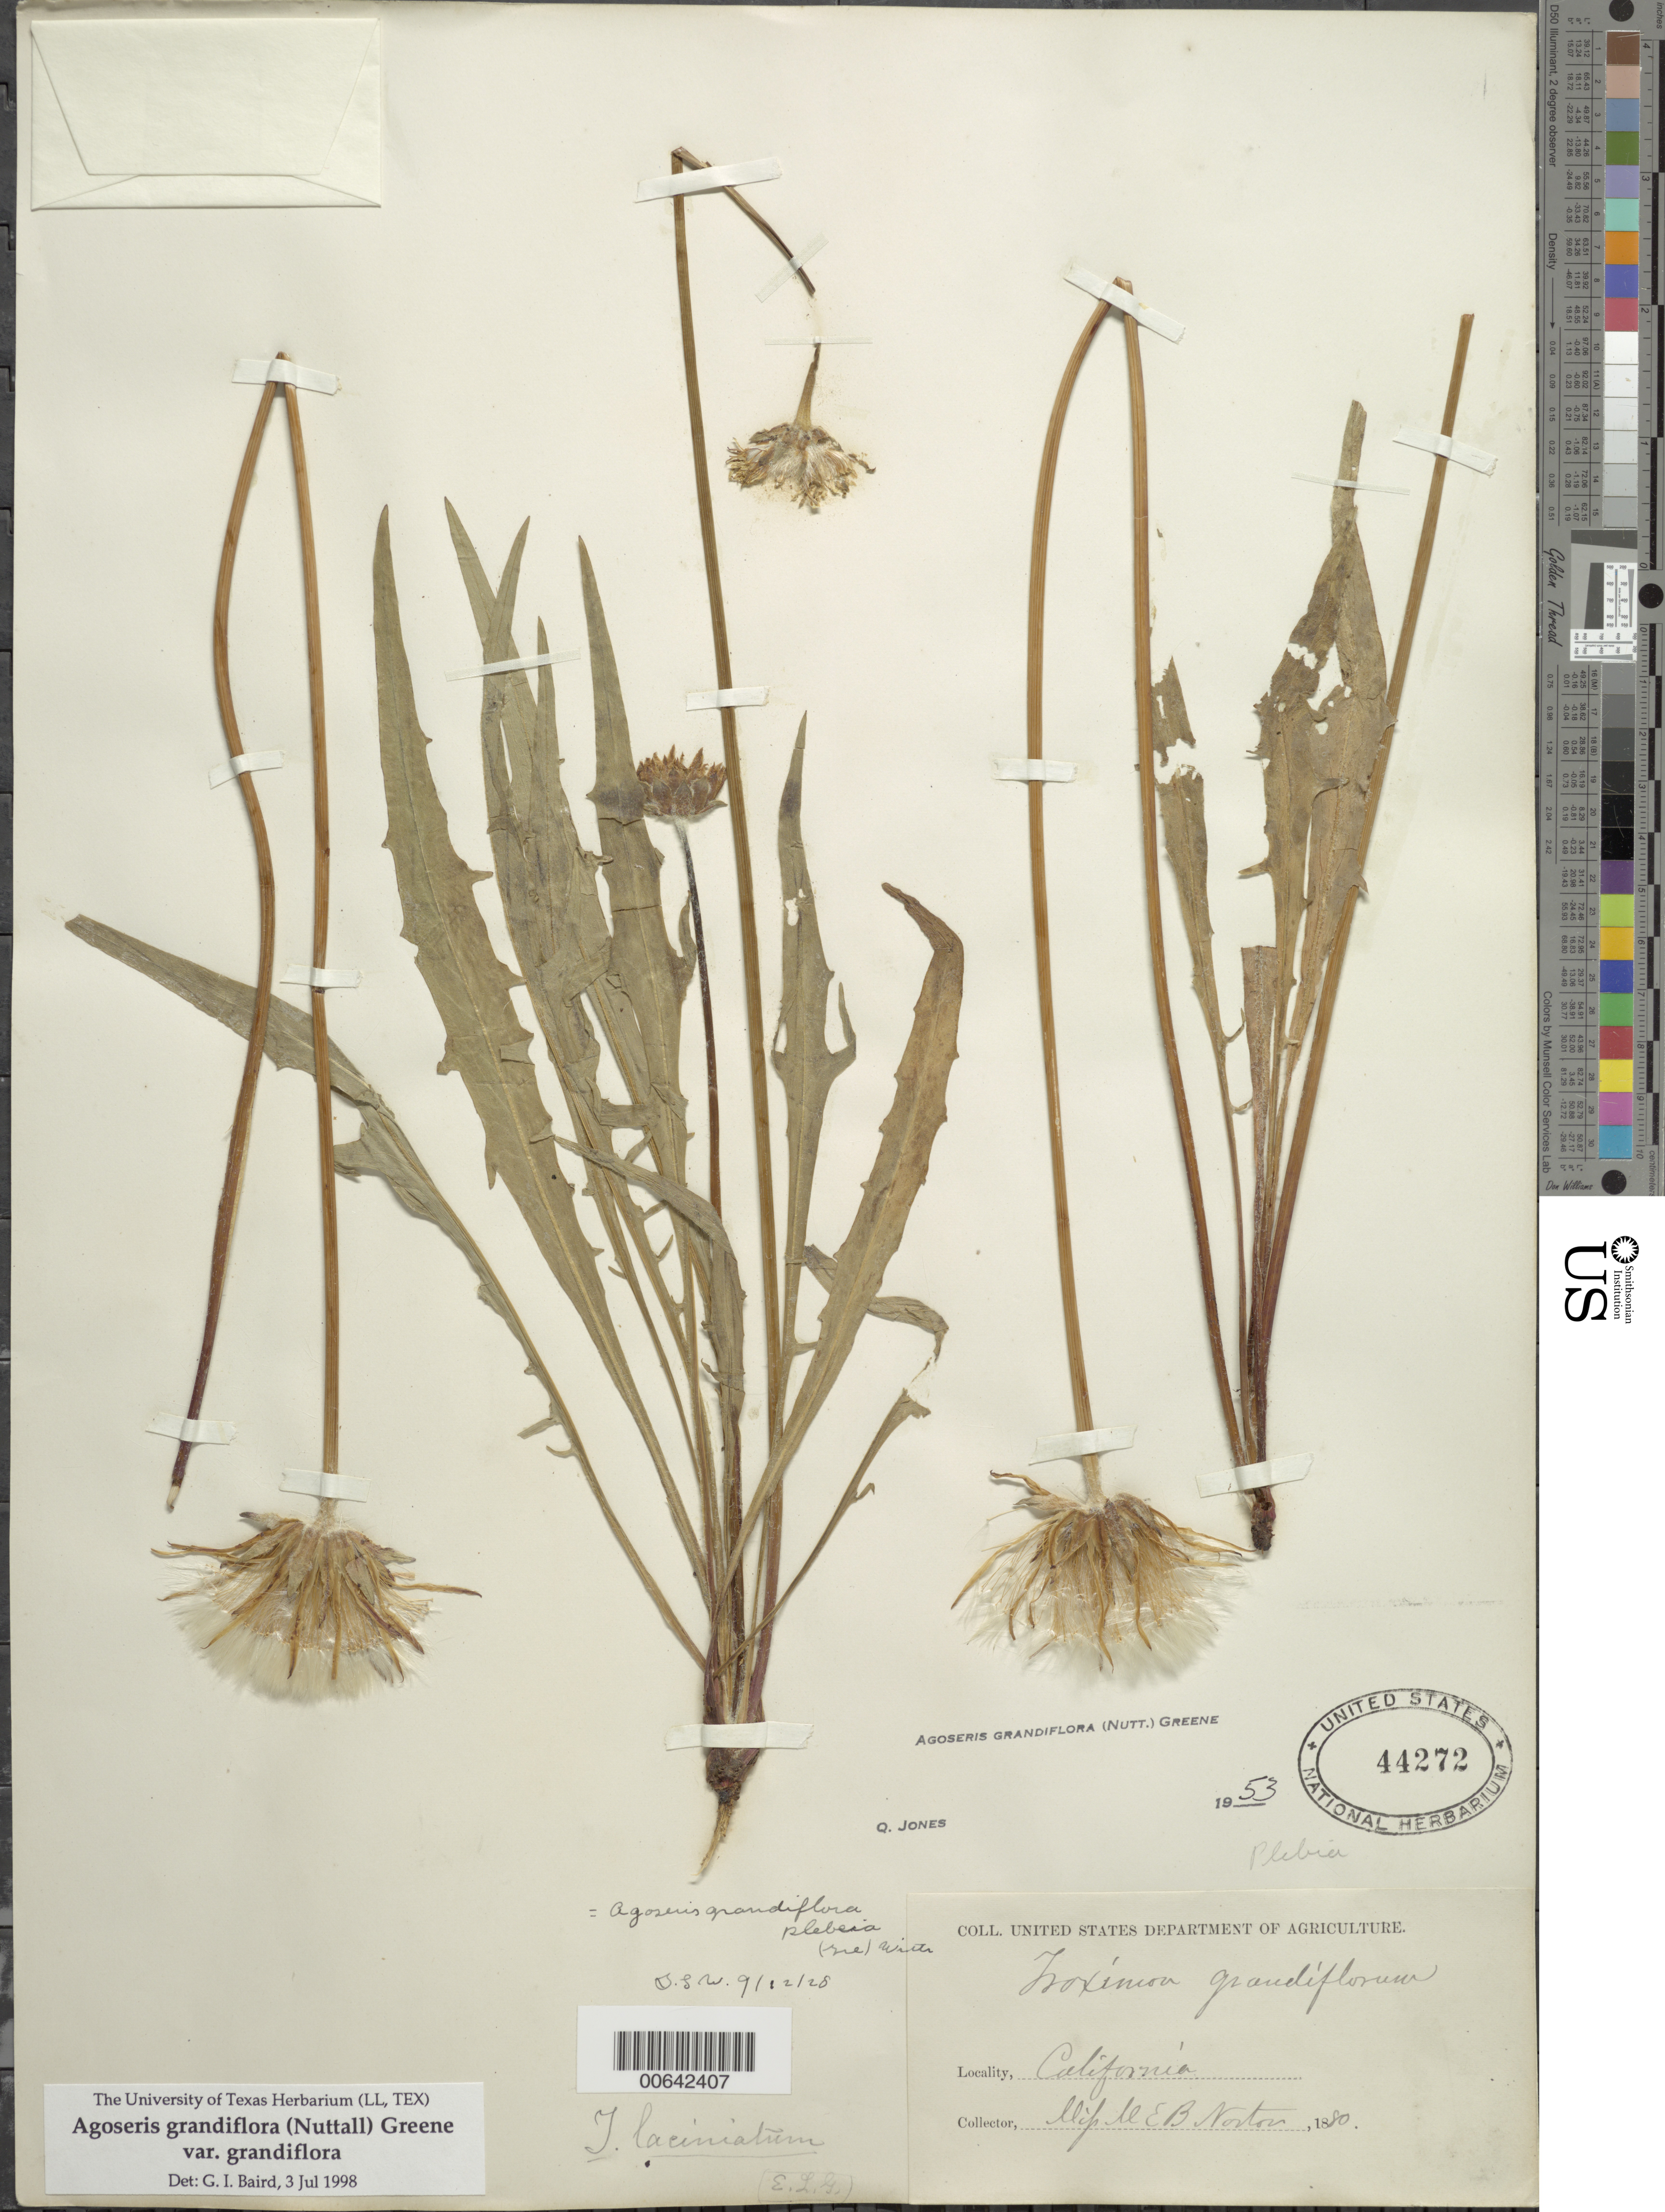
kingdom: Plantae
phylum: Tracheophyta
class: Magnoliopsida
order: Asterales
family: Asteraceae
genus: Agoseris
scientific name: Agoseris grandiflora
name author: (Nutt.) Greene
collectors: M. Norton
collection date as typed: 1880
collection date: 1880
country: United States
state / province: California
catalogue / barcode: US 44274